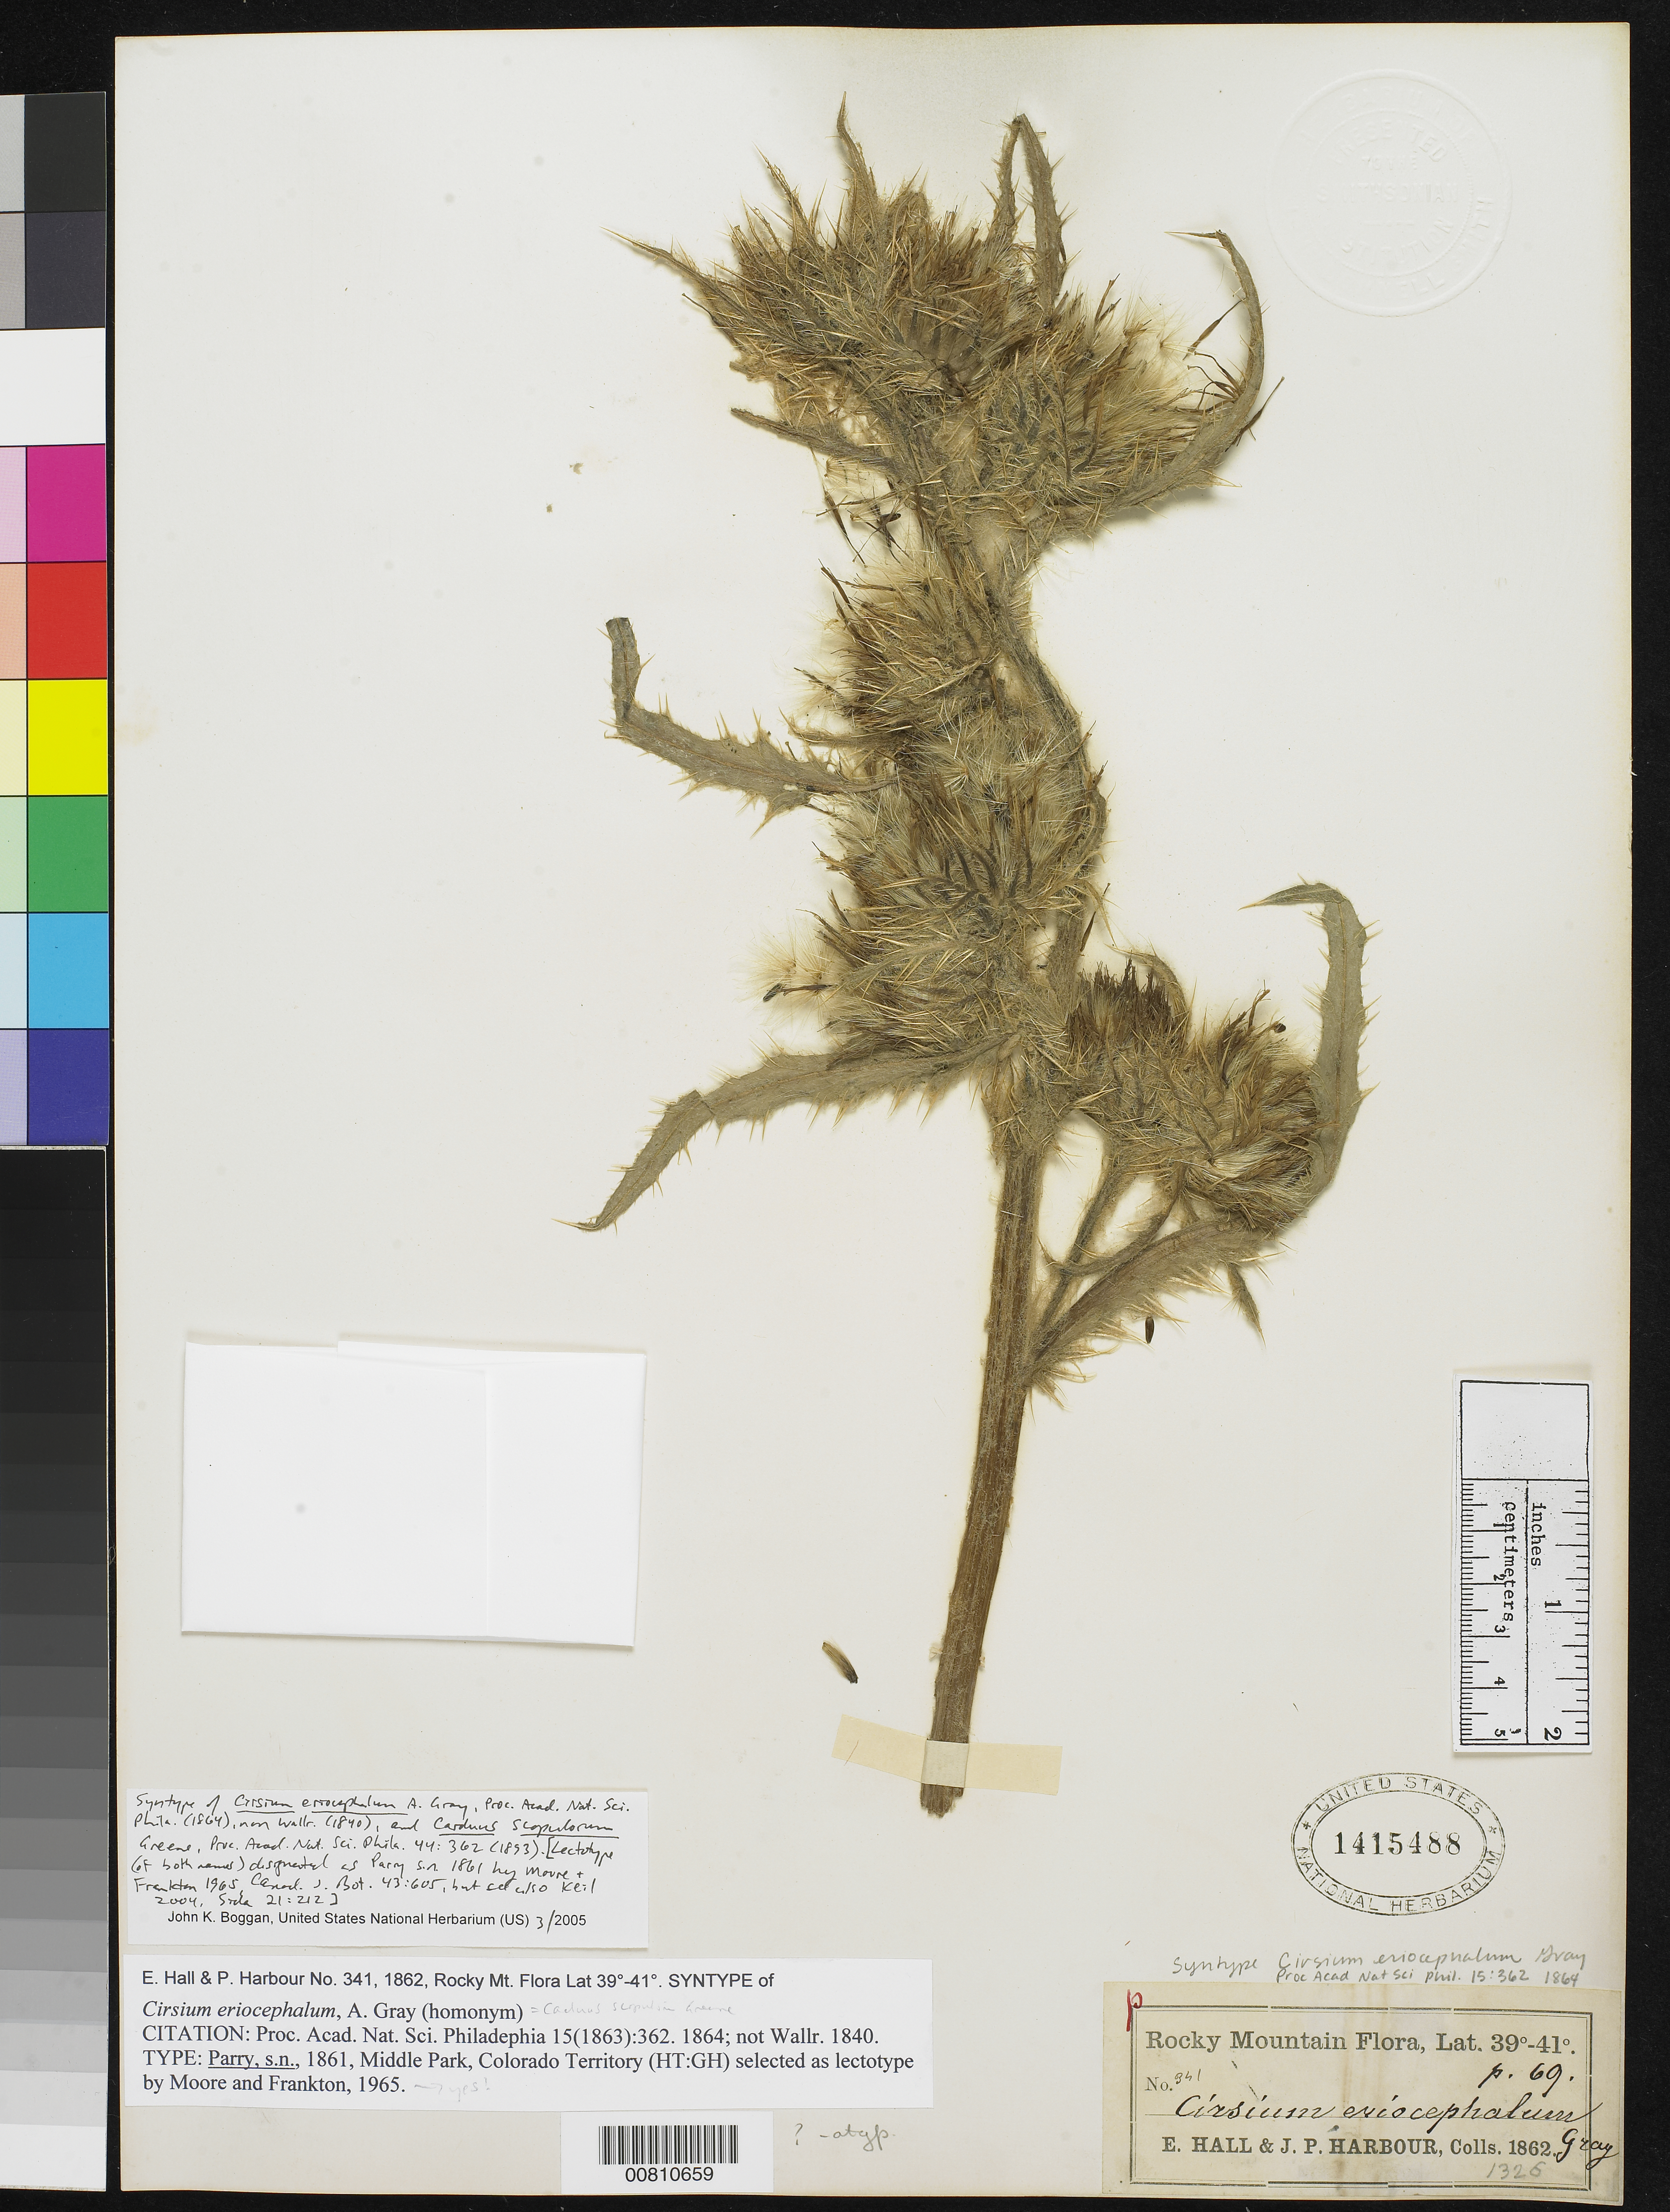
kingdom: Plantae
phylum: Tracheophyta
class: Magnoliopsida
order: Asterales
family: Asteraceae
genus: Cirsium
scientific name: Cirsium eriocephalum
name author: A. Gray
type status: Syntype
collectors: E. Hall & J. Harbour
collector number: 341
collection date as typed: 1862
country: United States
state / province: Colorado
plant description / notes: Parry s.n. is lectotype, as designated by Moore & Frankton, Canad. J. Bot. 43: 605 (1965) but see also Keil 2004, Sida 21: 212.; Also a syntype of Carduus scopulorum Greene.; Parry s.n. is lectotype, as designated by Moore & Frankton, Canad. J. Bot. 43: 605 (1965) but see also Keil 2004, Sida 21: 212.; Also a syntype of Cirsium eriocephalum A. Gray, nom. illeg. (non Wallr. 1840).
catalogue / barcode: US 1415488